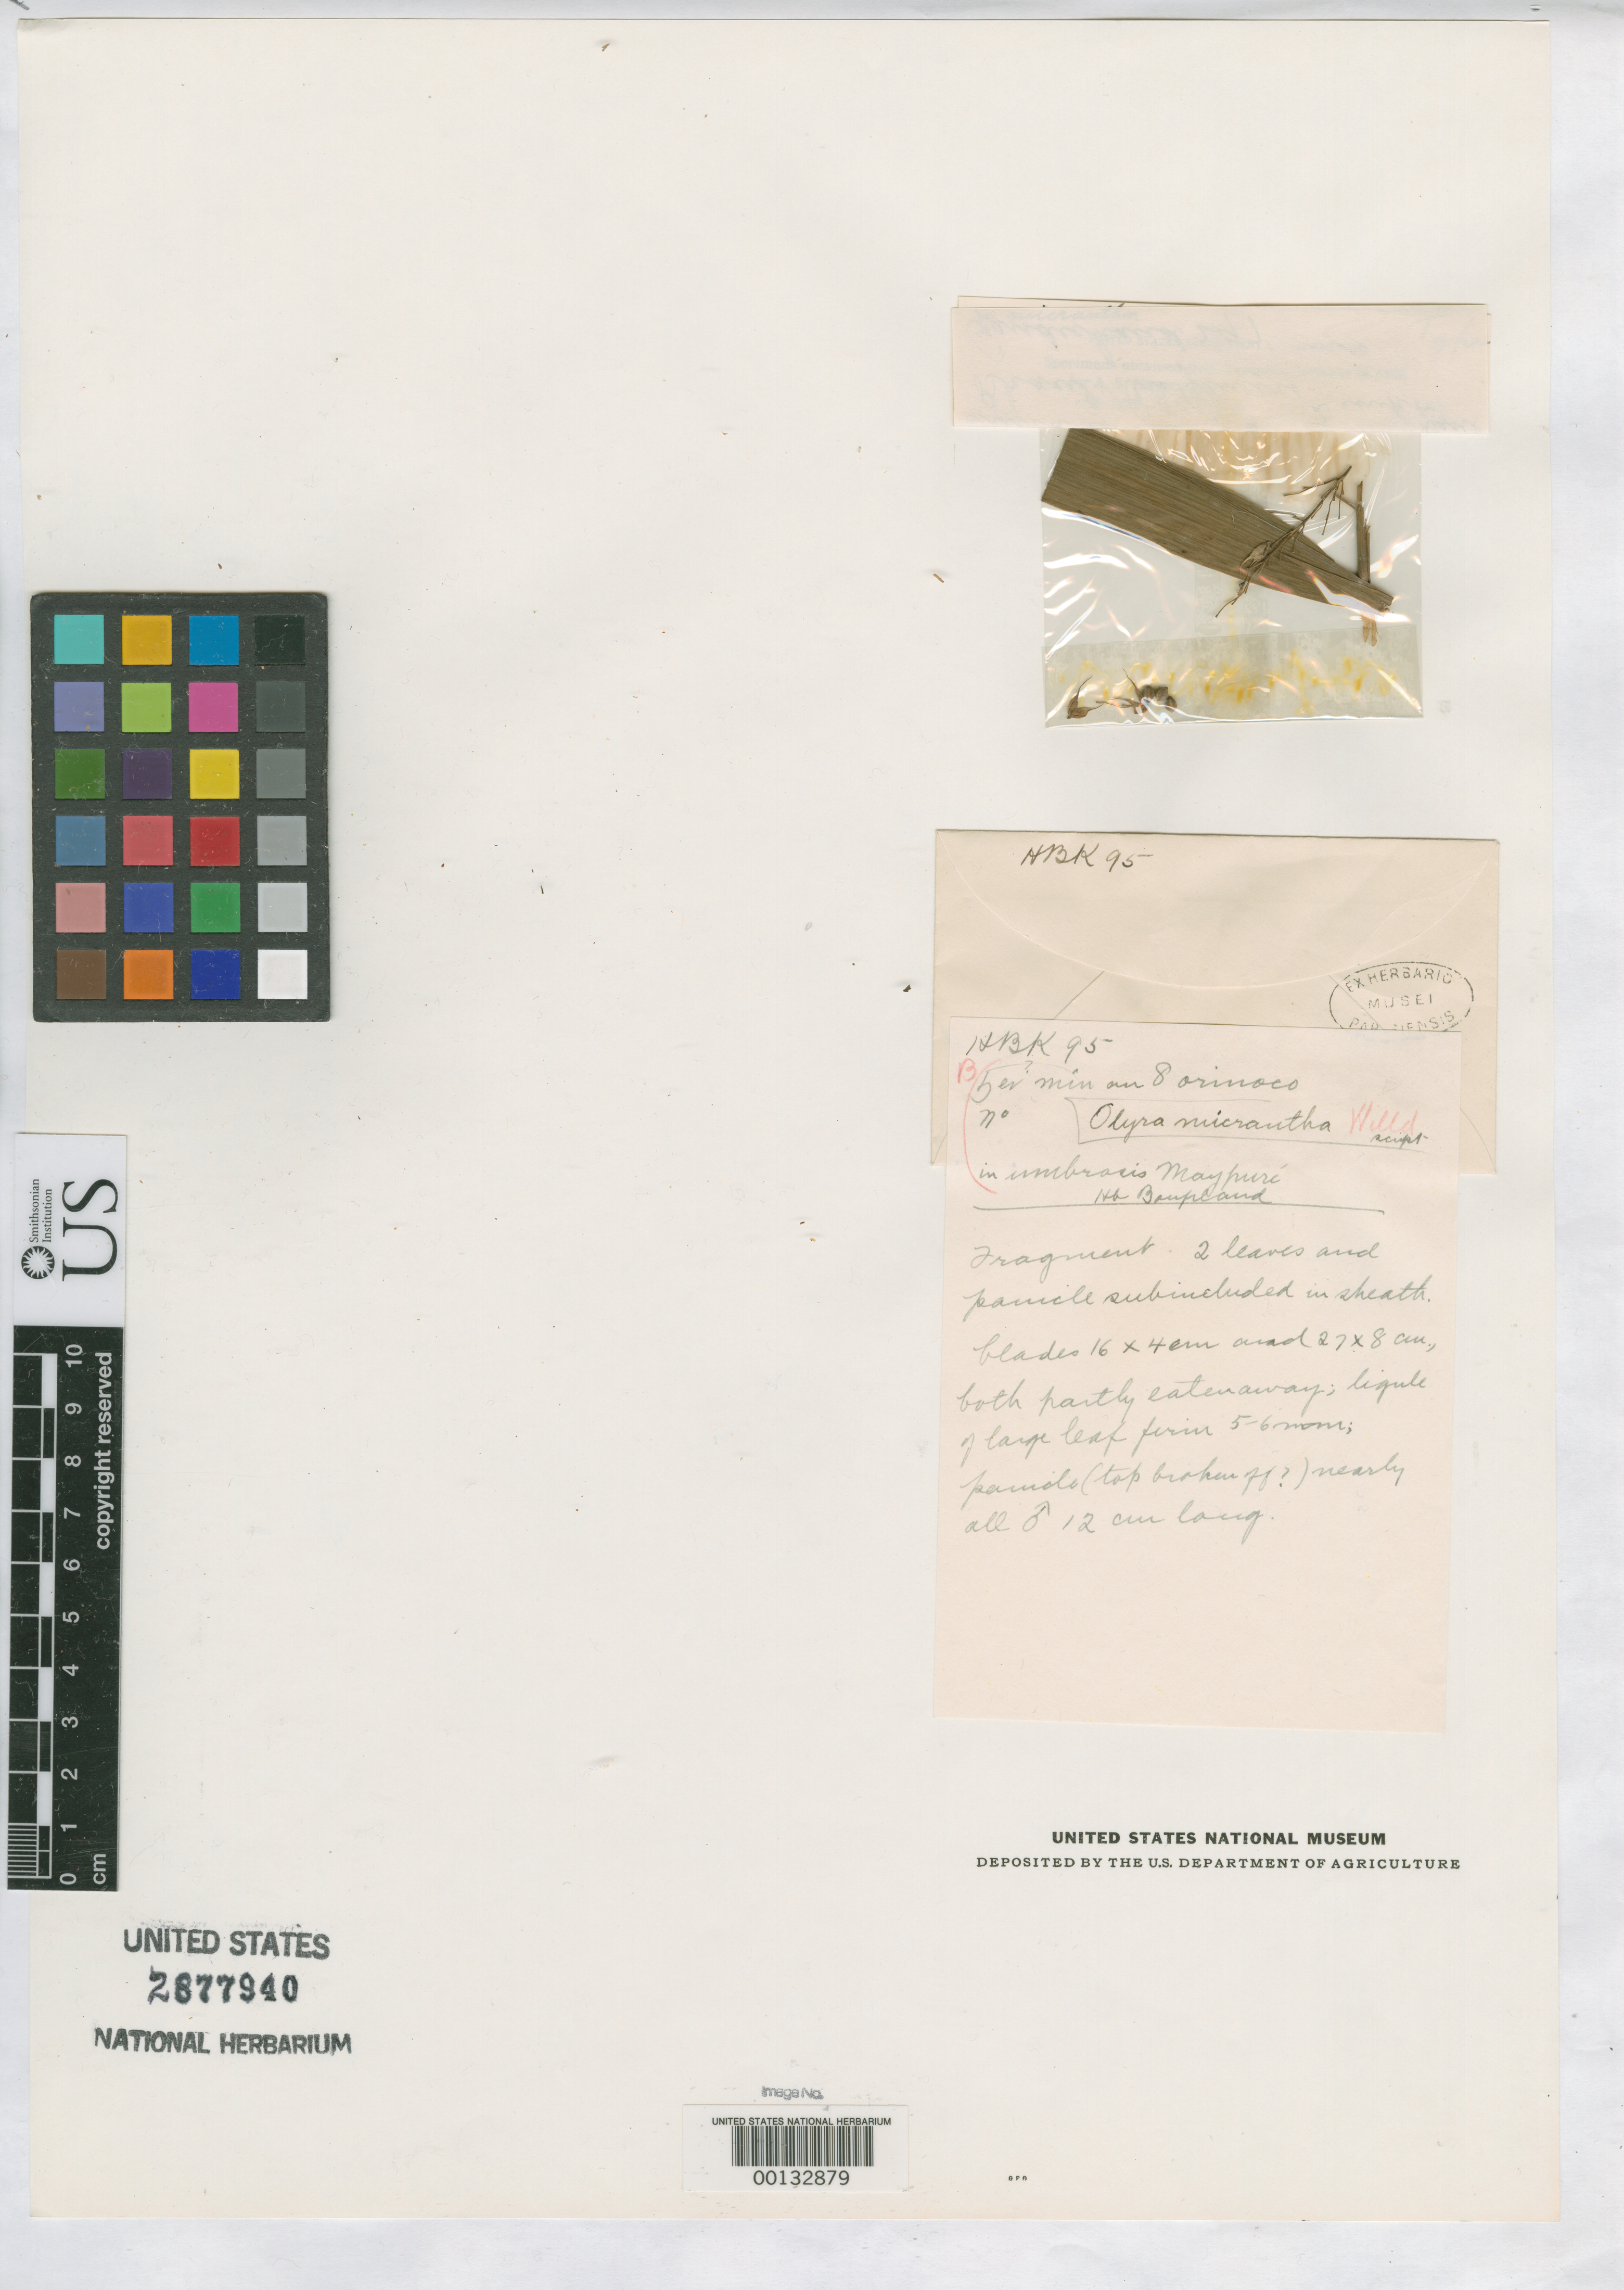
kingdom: Plantae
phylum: Tracheophyta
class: Liliopsida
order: Poales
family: Poaceae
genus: Olyra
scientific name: Olyra micrantha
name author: Kunth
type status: Type Collection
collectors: F. W. Humboldt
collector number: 95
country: Venezuela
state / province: Anzoategui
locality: Orinoco, Maypure.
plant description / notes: Fragmentary material of type specimen ex herb. Paris. Mounted on same sheet with type material of Olyra micrantha var. lanceolata Doell.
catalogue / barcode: US 2877940